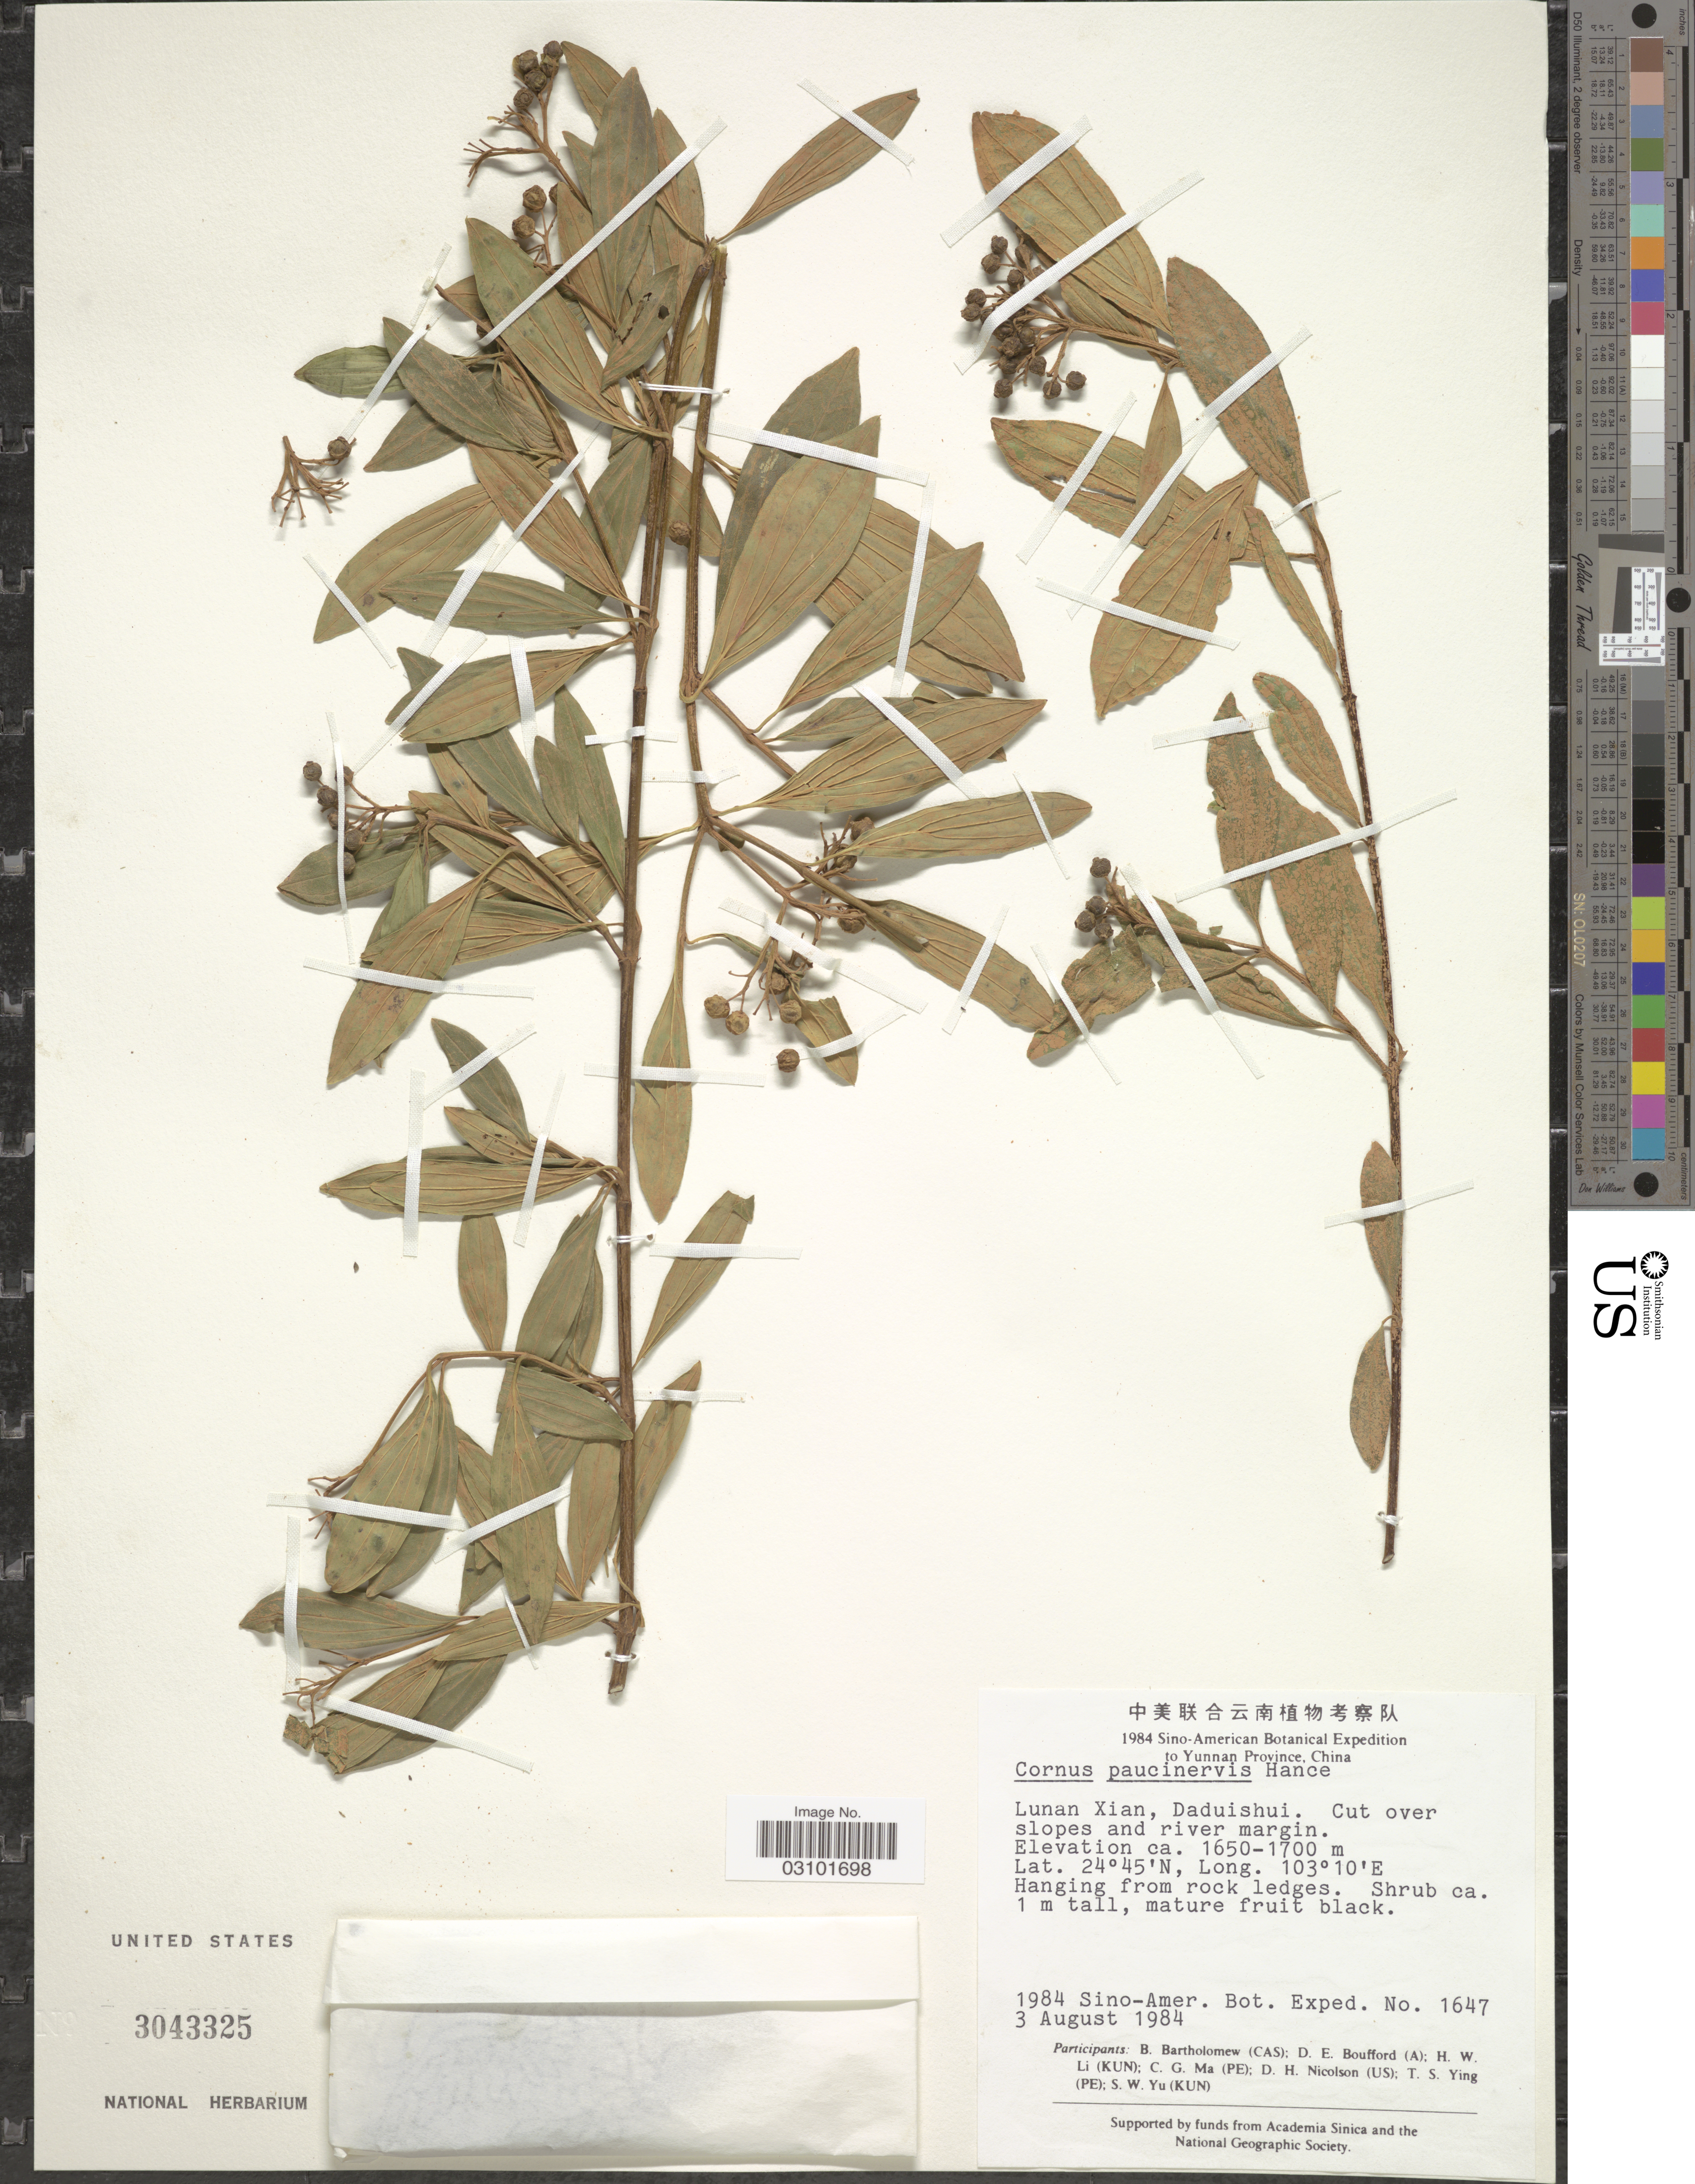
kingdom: Plantae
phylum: Tracheophyta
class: Magnoliopsida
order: Cornales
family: Cornaceae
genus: Cornus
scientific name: Cornus paucinervis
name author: Hance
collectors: B. Bartholomew, D. E. Boufford, H. W. Li, C. Ma & et al.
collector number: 1647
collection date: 1984-08-03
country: China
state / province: Yunnan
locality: Yunnan Province. Lunan Xian, Daduishui.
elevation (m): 1650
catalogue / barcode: US 3043325